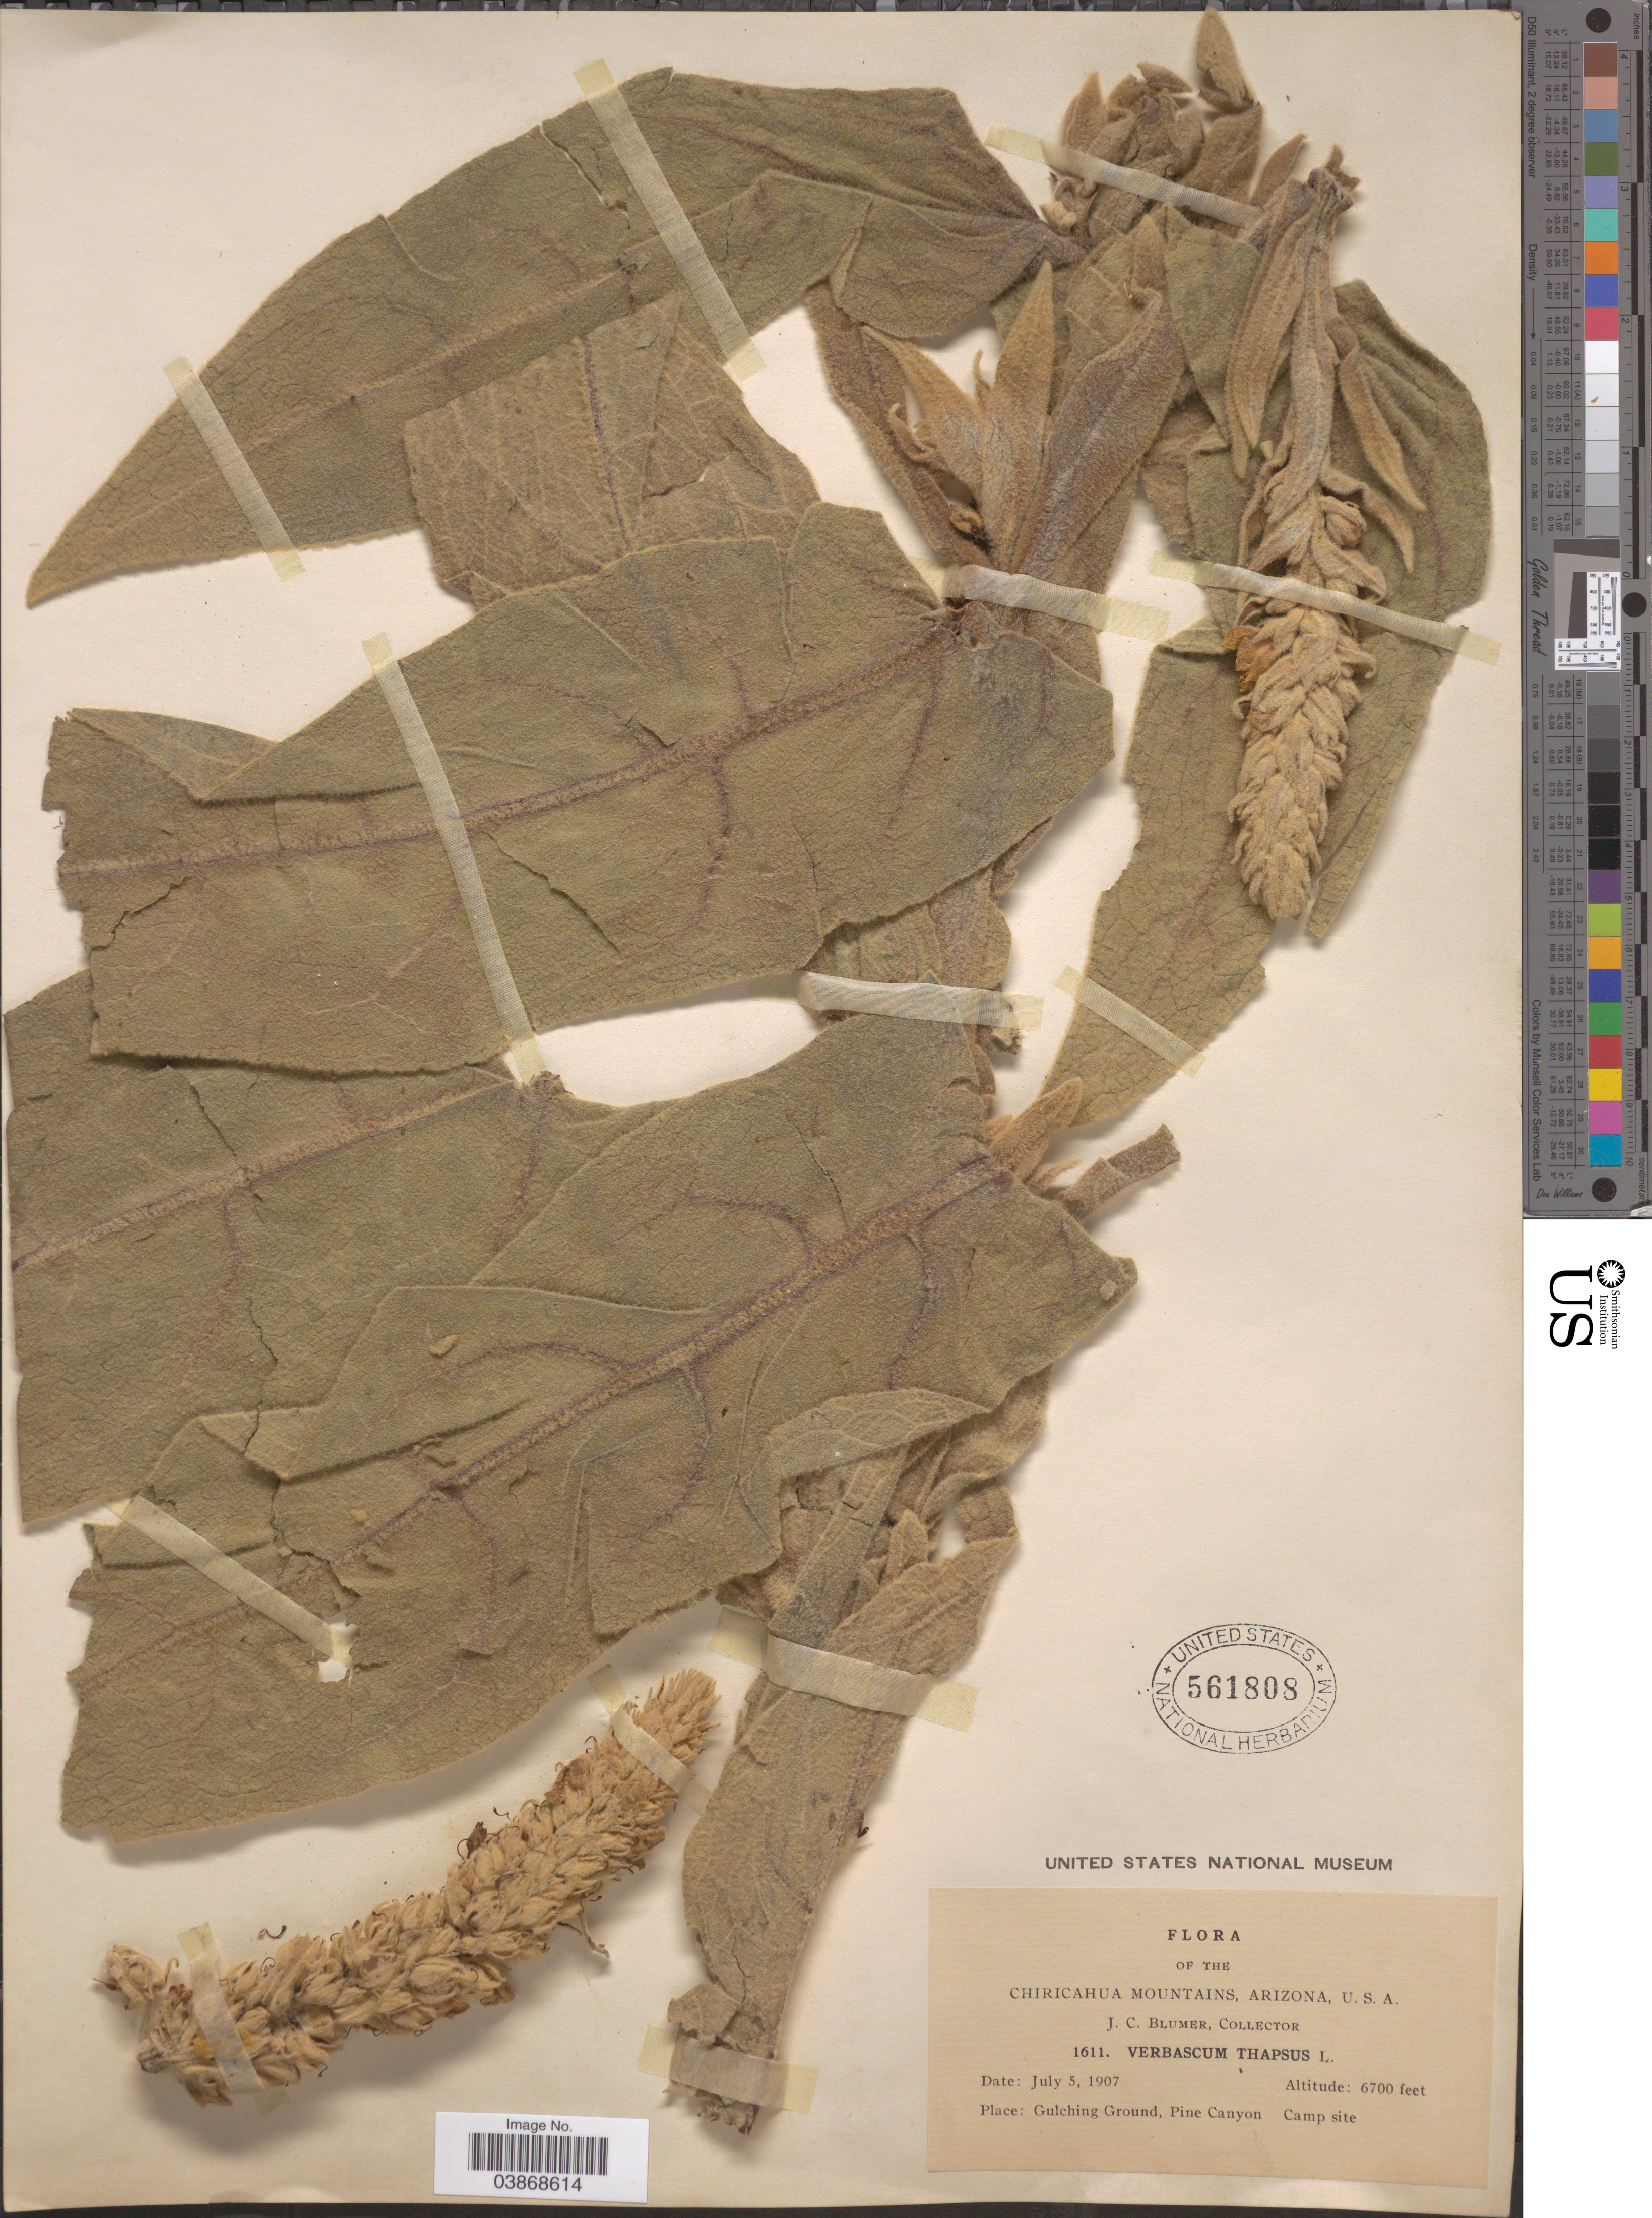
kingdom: Plantae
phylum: Tracheophyta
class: Magnoliopsida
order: Lamiales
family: Scrophulariaceae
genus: Verbascum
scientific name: Verbascum thapsus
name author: L.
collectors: J. C. Blumer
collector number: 1611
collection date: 1907-07-05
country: United States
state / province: Arizona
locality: Chiricahua Mountains. Gulching Ground, Pine Canyon.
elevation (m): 2042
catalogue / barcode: US 561808